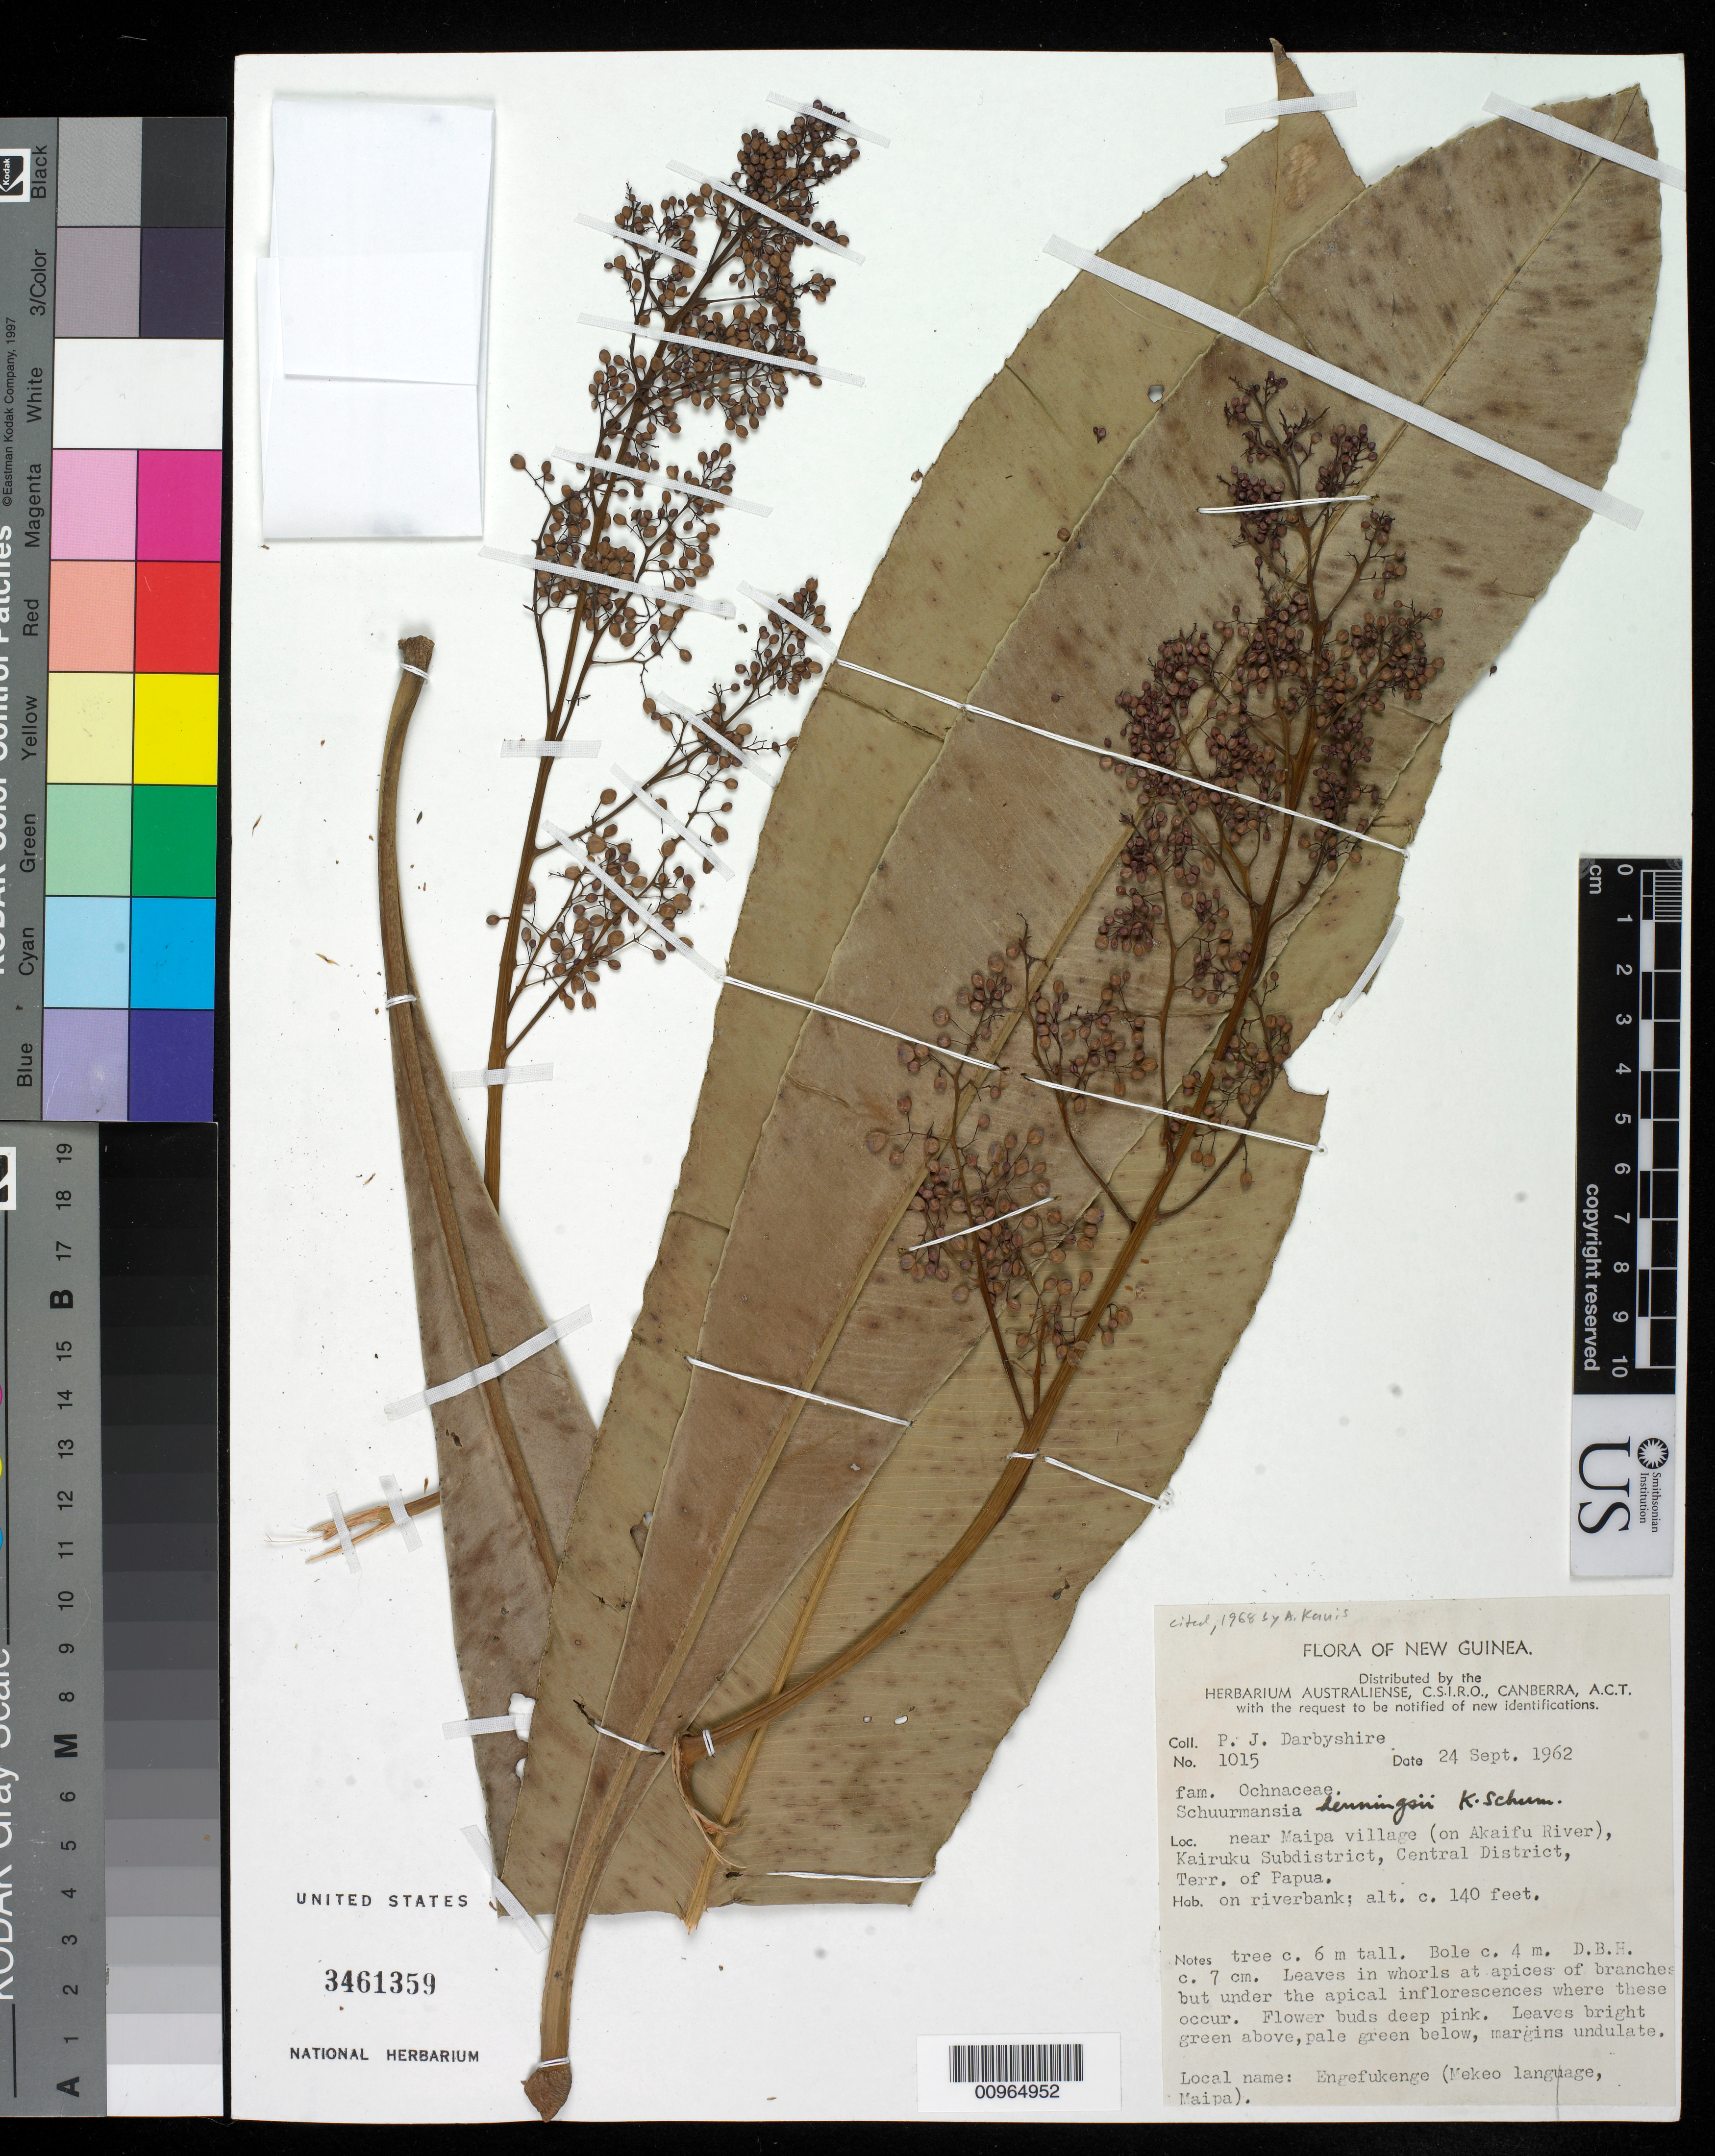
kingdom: Plantae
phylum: Tracheophyta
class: Magnoliopsida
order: Malpighiales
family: Ochnaceae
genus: Schuurmansia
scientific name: Schuurmansia henningsii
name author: K. Schum.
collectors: P. Darbyshire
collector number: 1015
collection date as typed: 24 Sep 1962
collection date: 1962-09-24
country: Papua New Guinea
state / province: Central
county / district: Kairuku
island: New Guinea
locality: near Maipa village (on Akaifu River). On riverbank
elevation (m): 43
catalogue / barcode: US 3461359